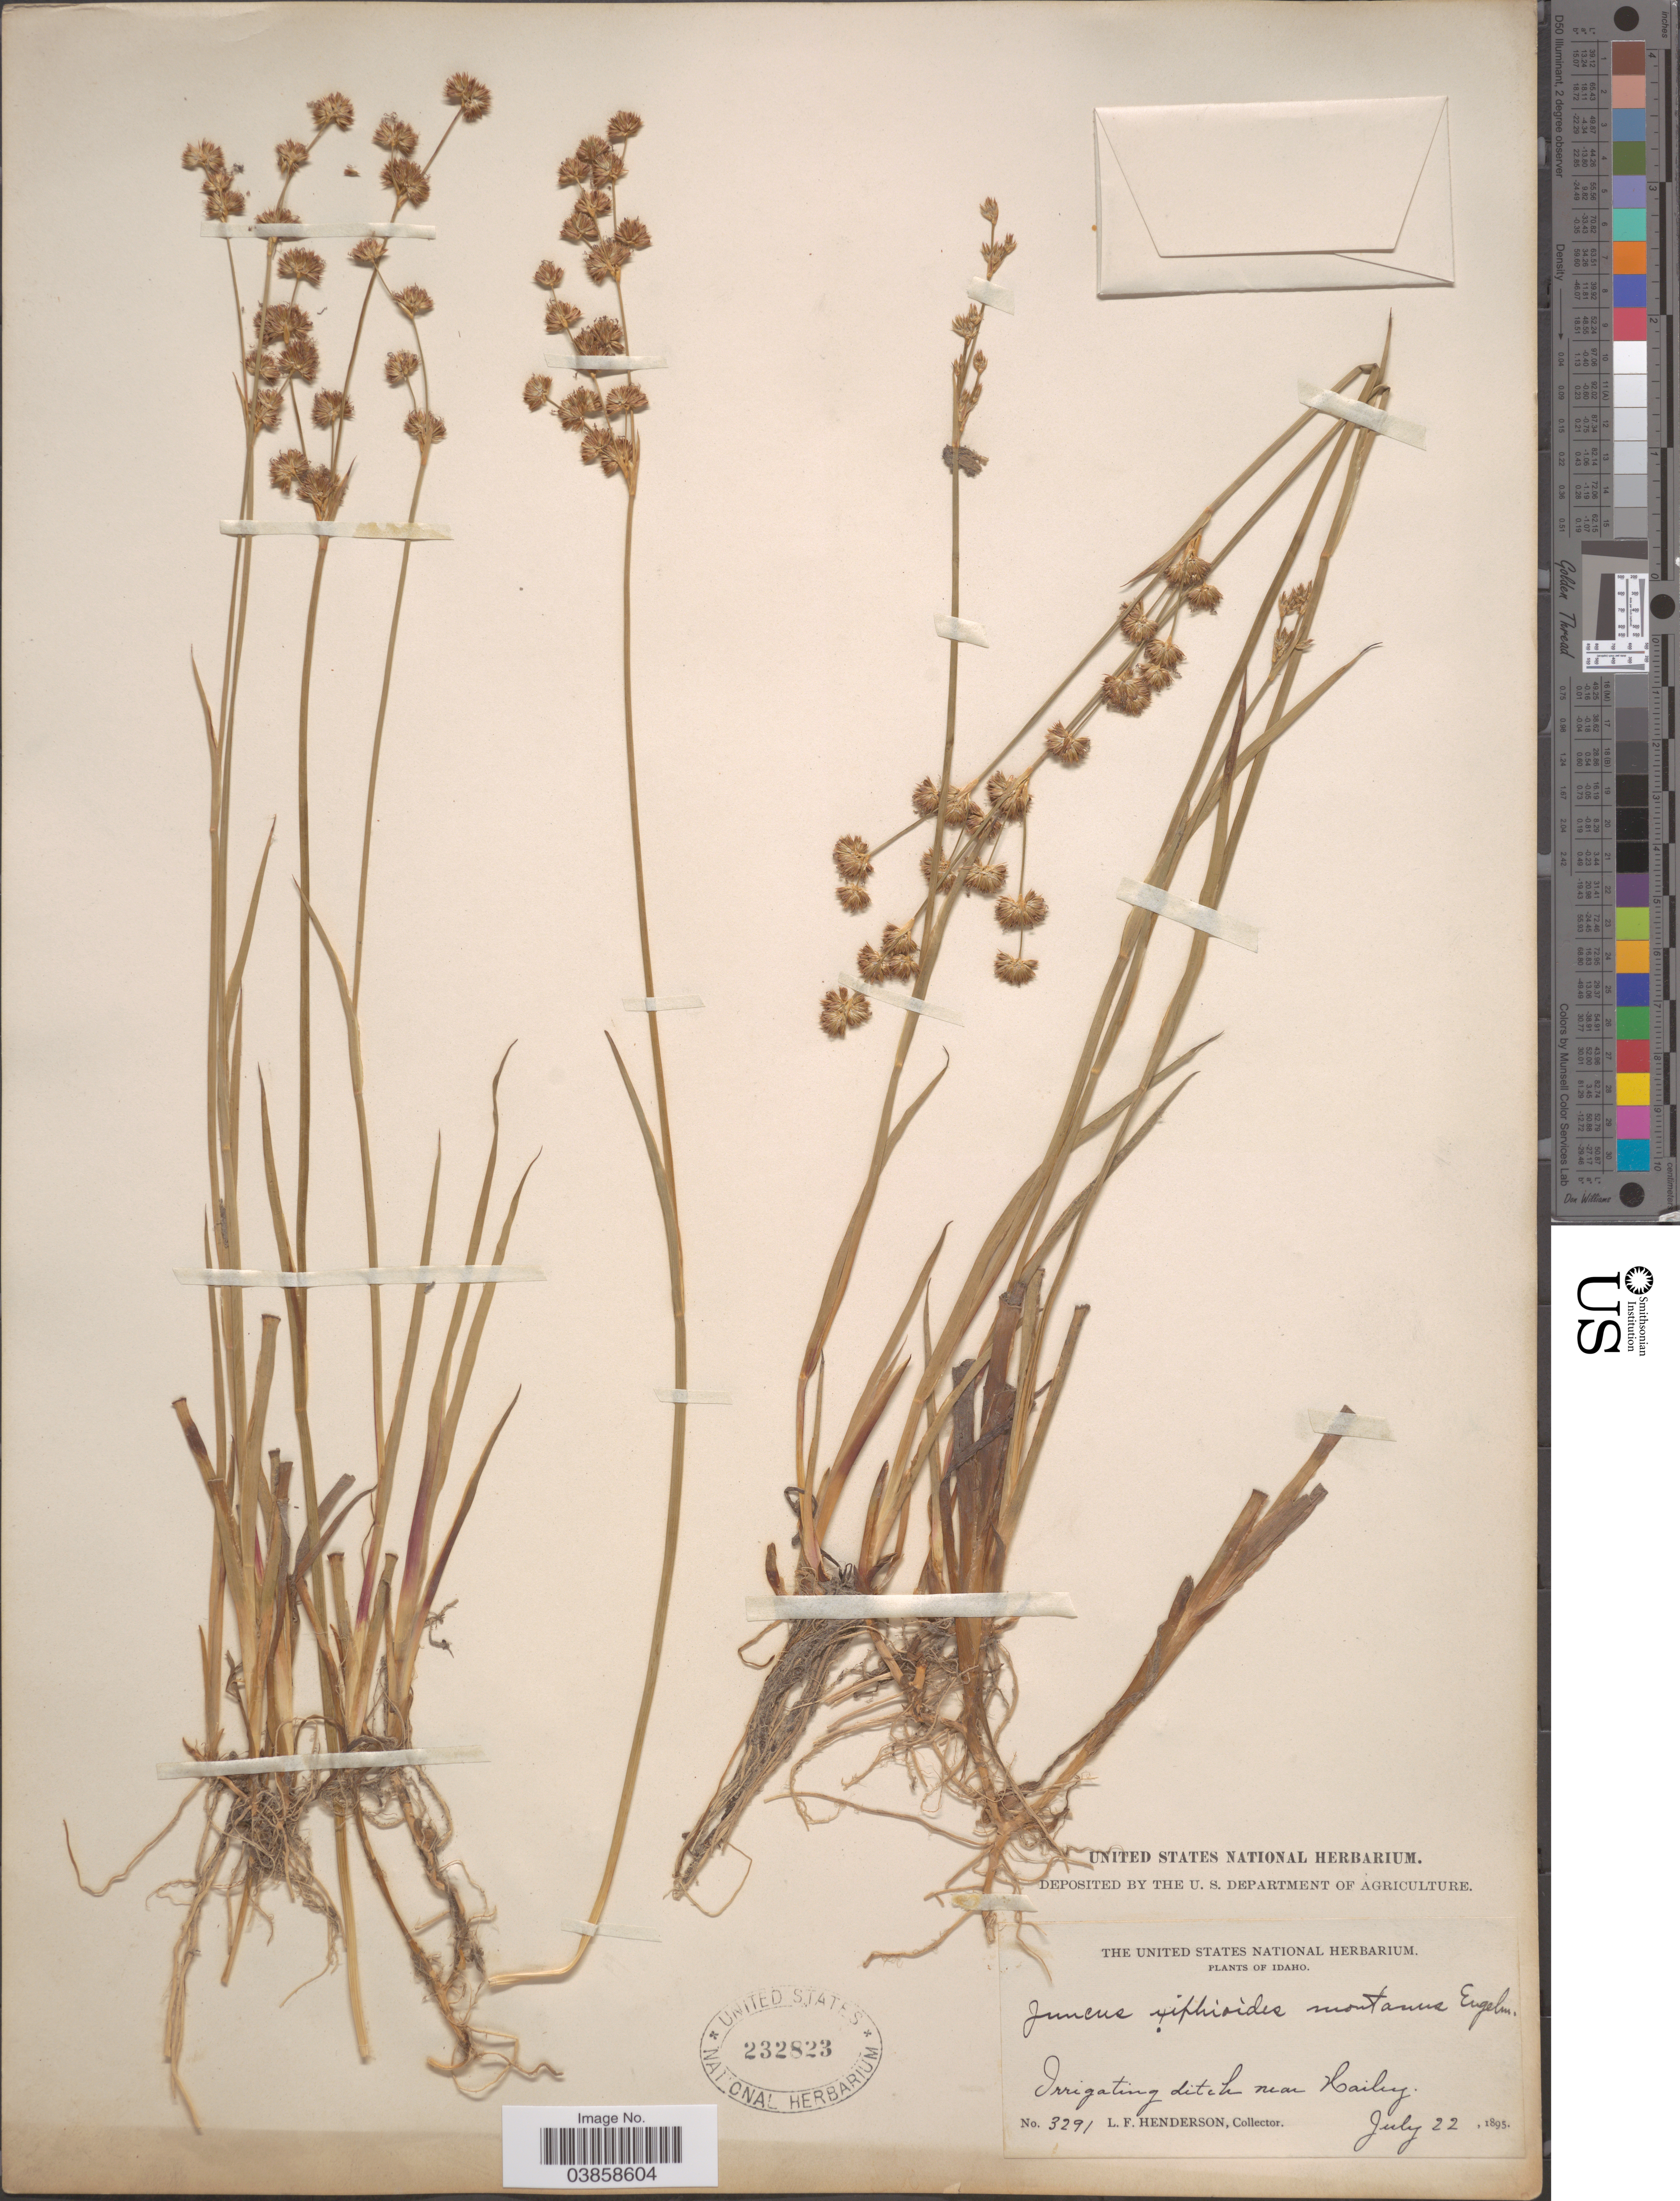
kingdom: Plantae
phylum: Tracheophyta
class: Liliopsida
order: Poales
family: Juncaceae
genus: Juncus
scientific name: Juncus xiphioides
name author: E. Mey.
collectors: L. Henderson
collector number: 3291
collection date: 1895-07-22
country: United States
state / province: Idaho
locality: Irrigating ditch near Hailey.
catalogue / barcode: US 232823